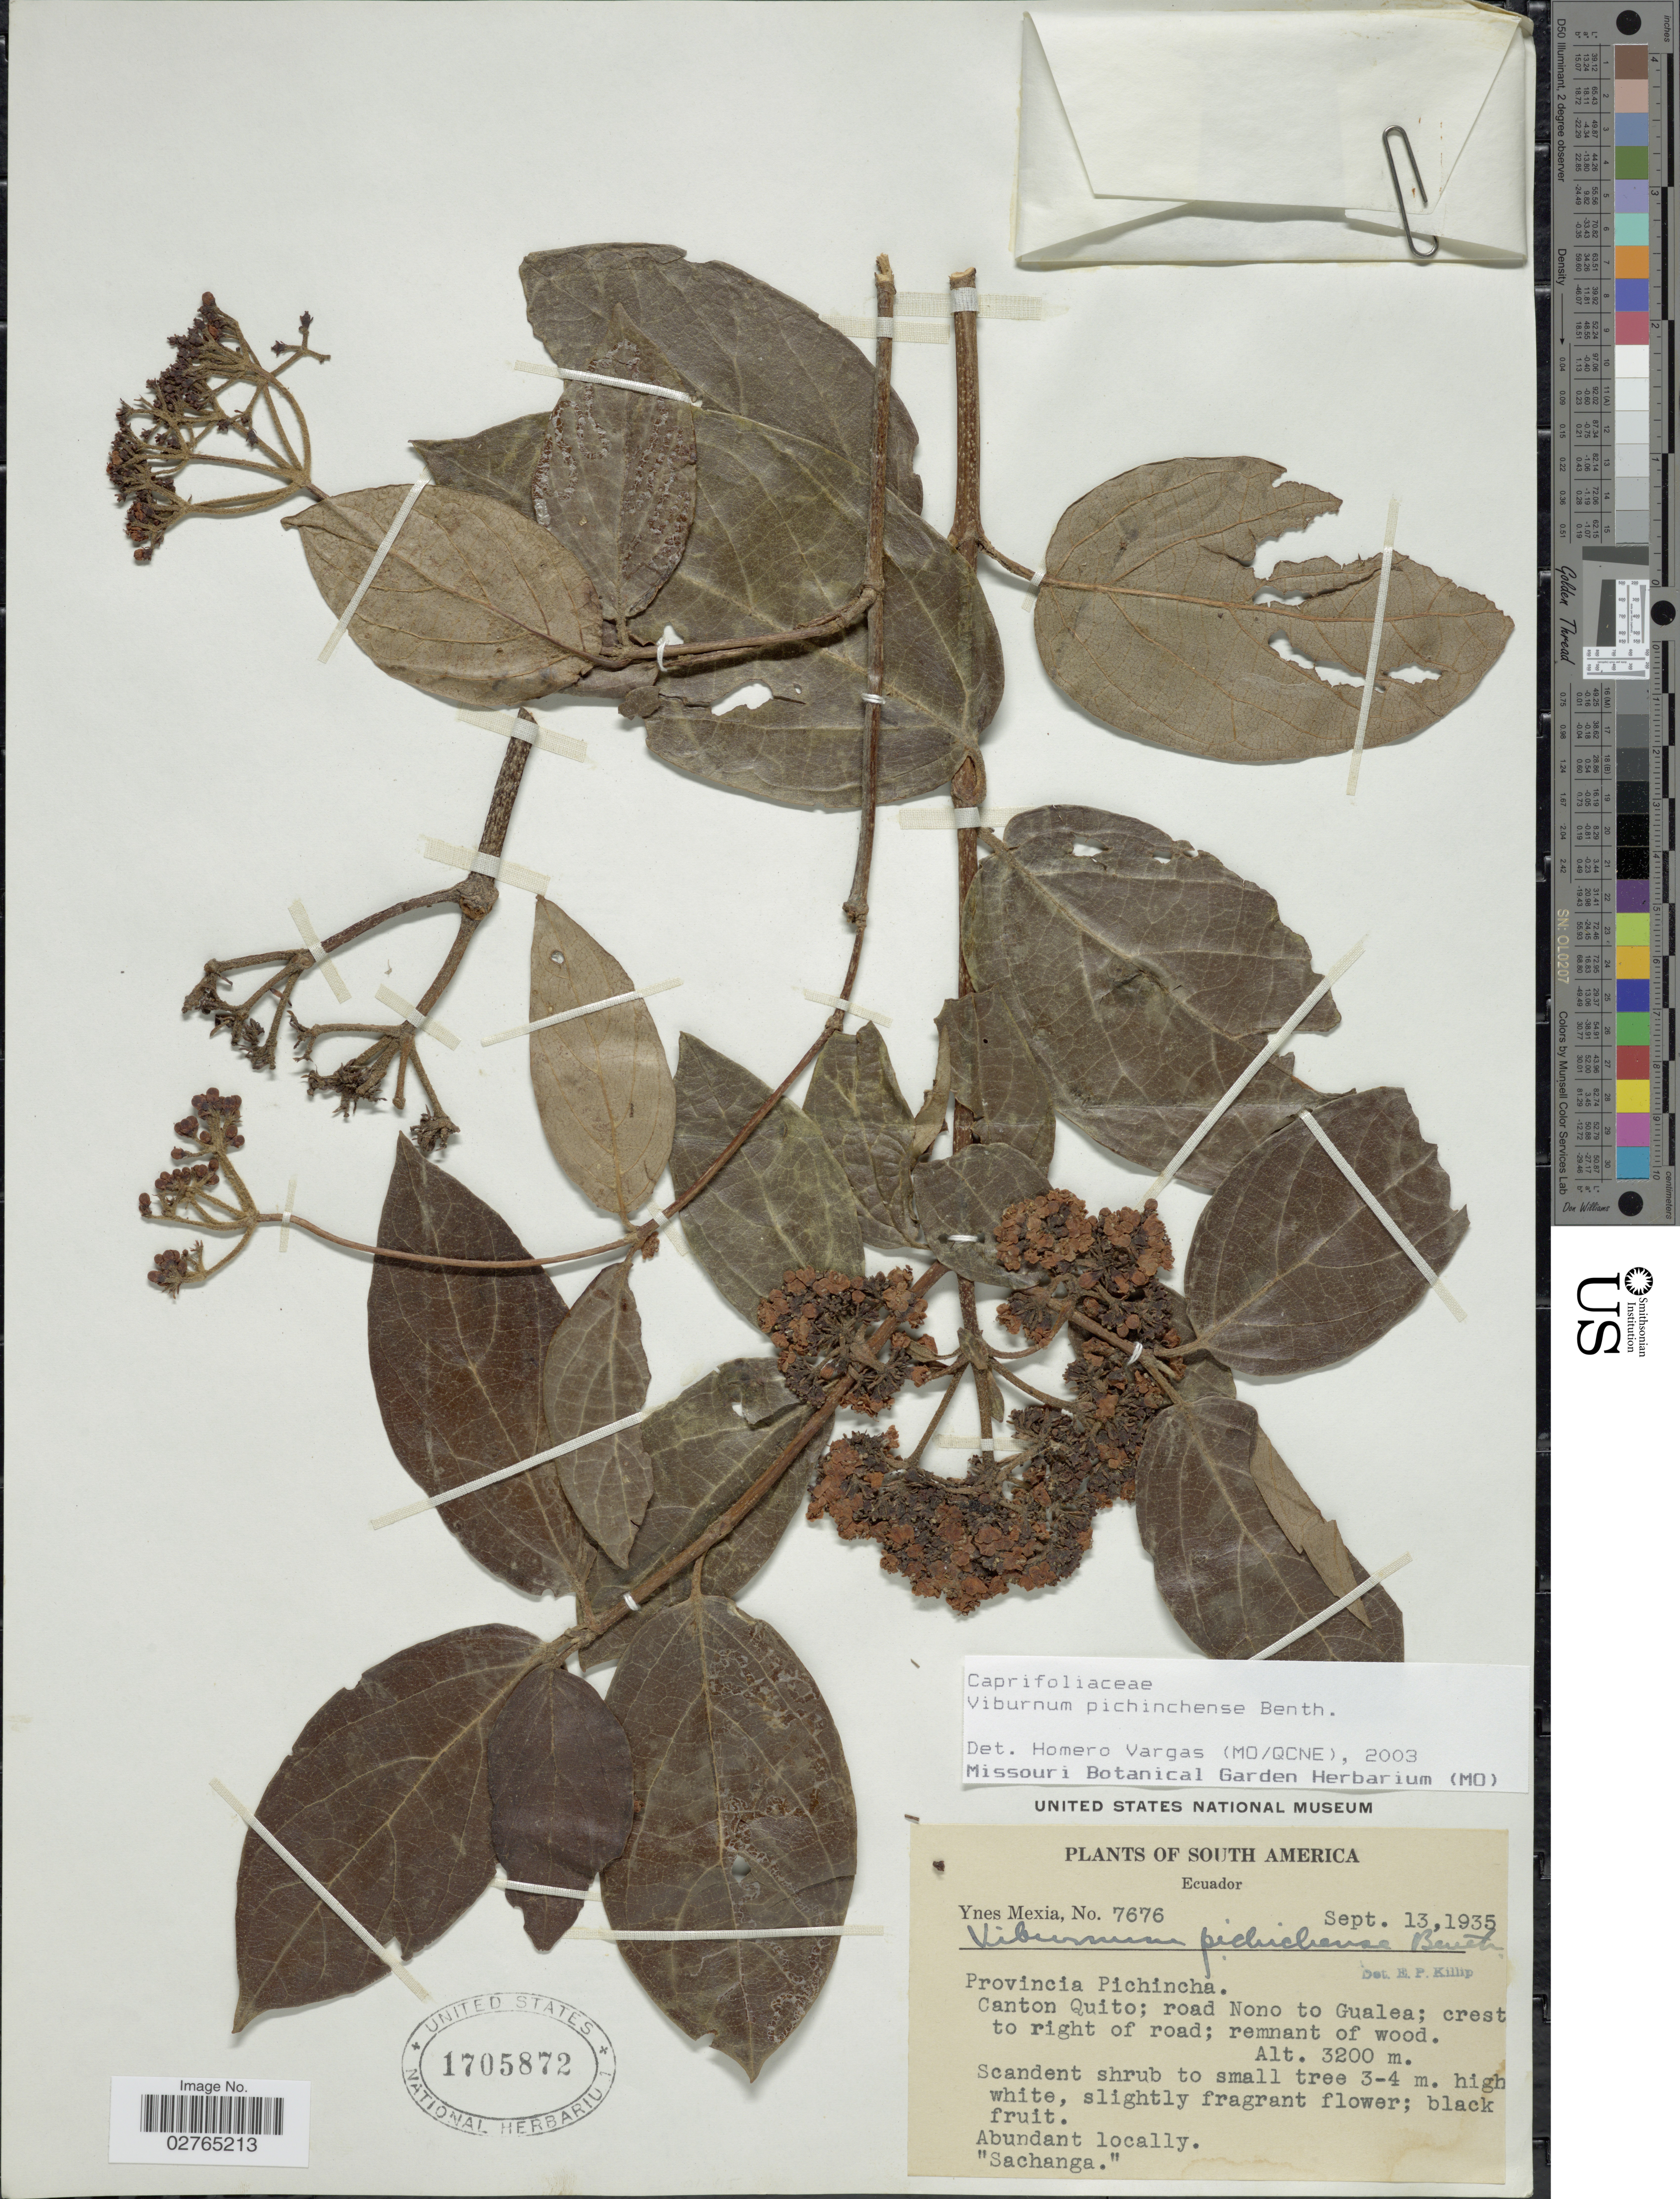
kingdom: Plantae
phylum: Tracheophyta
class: Magnoliopsida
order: Dipsacales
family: Viburnaceae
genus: Viburnum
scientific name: Viburnum pichinchense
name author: Benth.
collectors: Y. Mexia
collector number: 7676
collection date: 1935-09-13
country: Ecuador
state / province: Pichincha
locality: Canton Quito; road Nono to Gualea.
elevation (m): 3200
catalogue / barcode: US 1705872